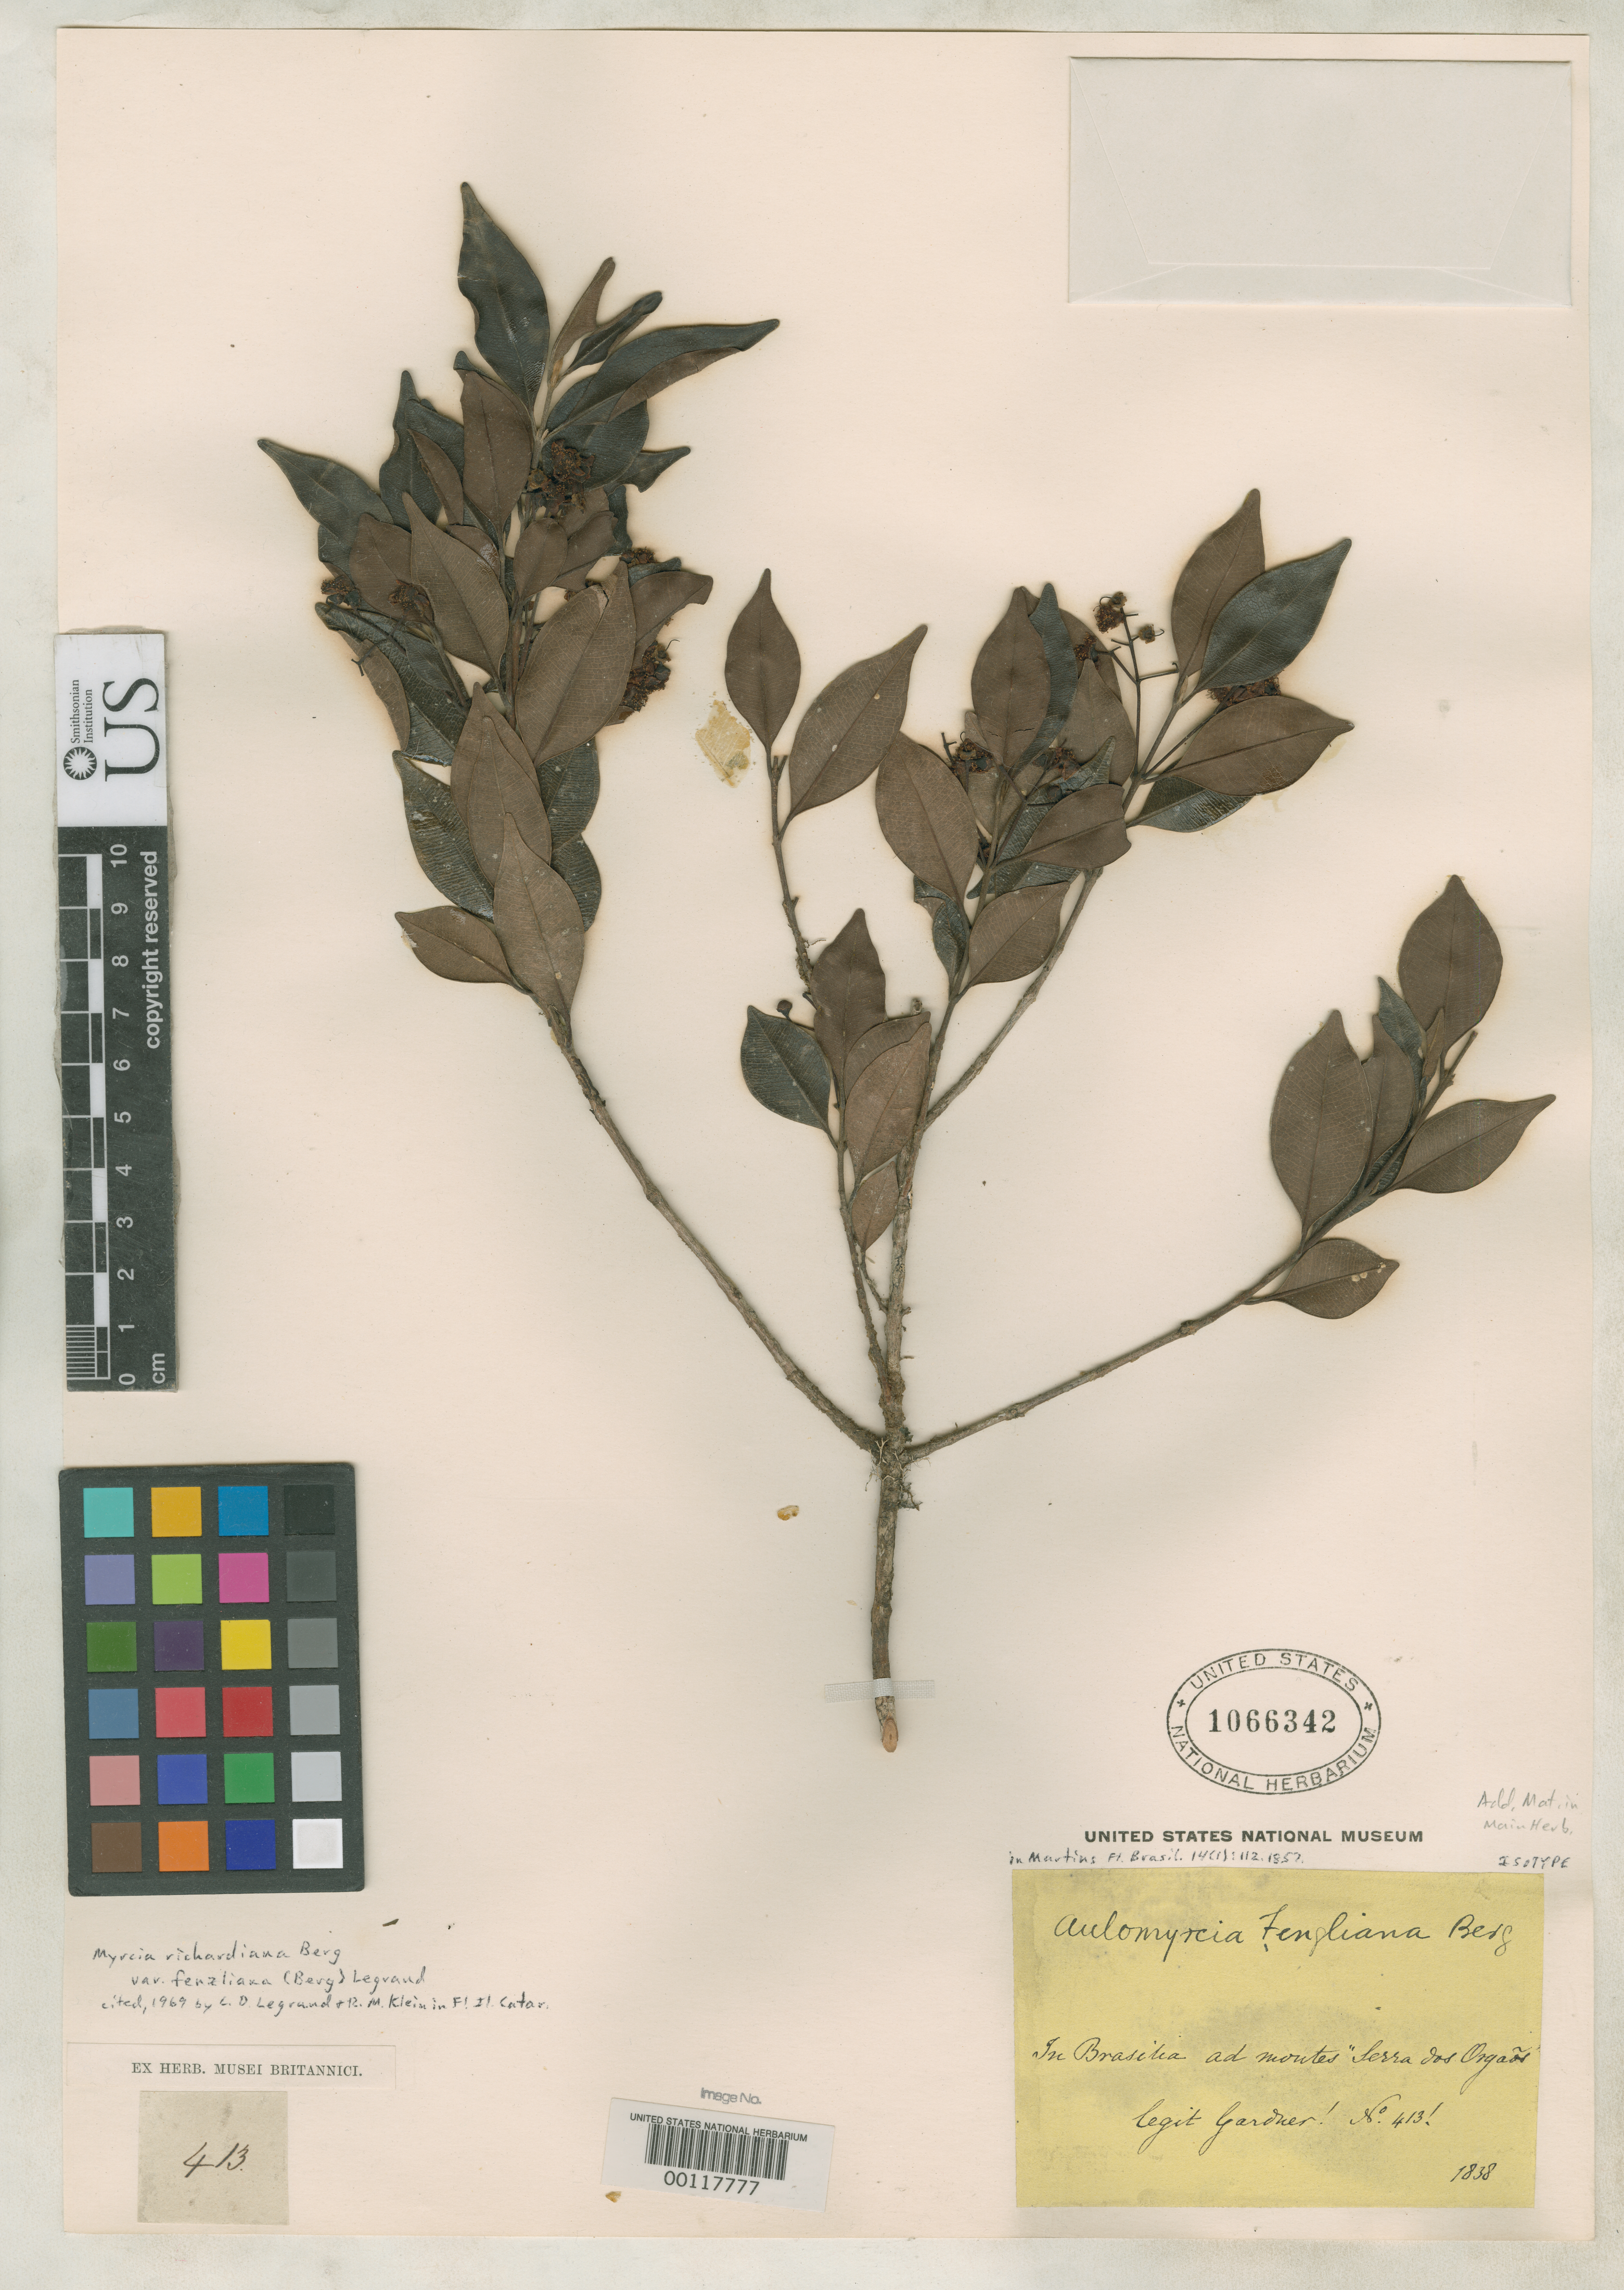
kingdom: Plantae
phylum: Tracheophyta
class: Magnoliopsida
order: Myrtales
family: Myrtaceae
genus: Aulomyrcia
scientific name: Aulomyrcia fenzliana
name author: O. Berg in Mart.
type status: Isotype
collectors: G. Gardner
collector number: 413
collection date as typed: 1838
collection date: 1838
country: Brazil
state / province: Rio de Janeiro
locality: Organ Mountains.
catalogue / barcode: US 1066342